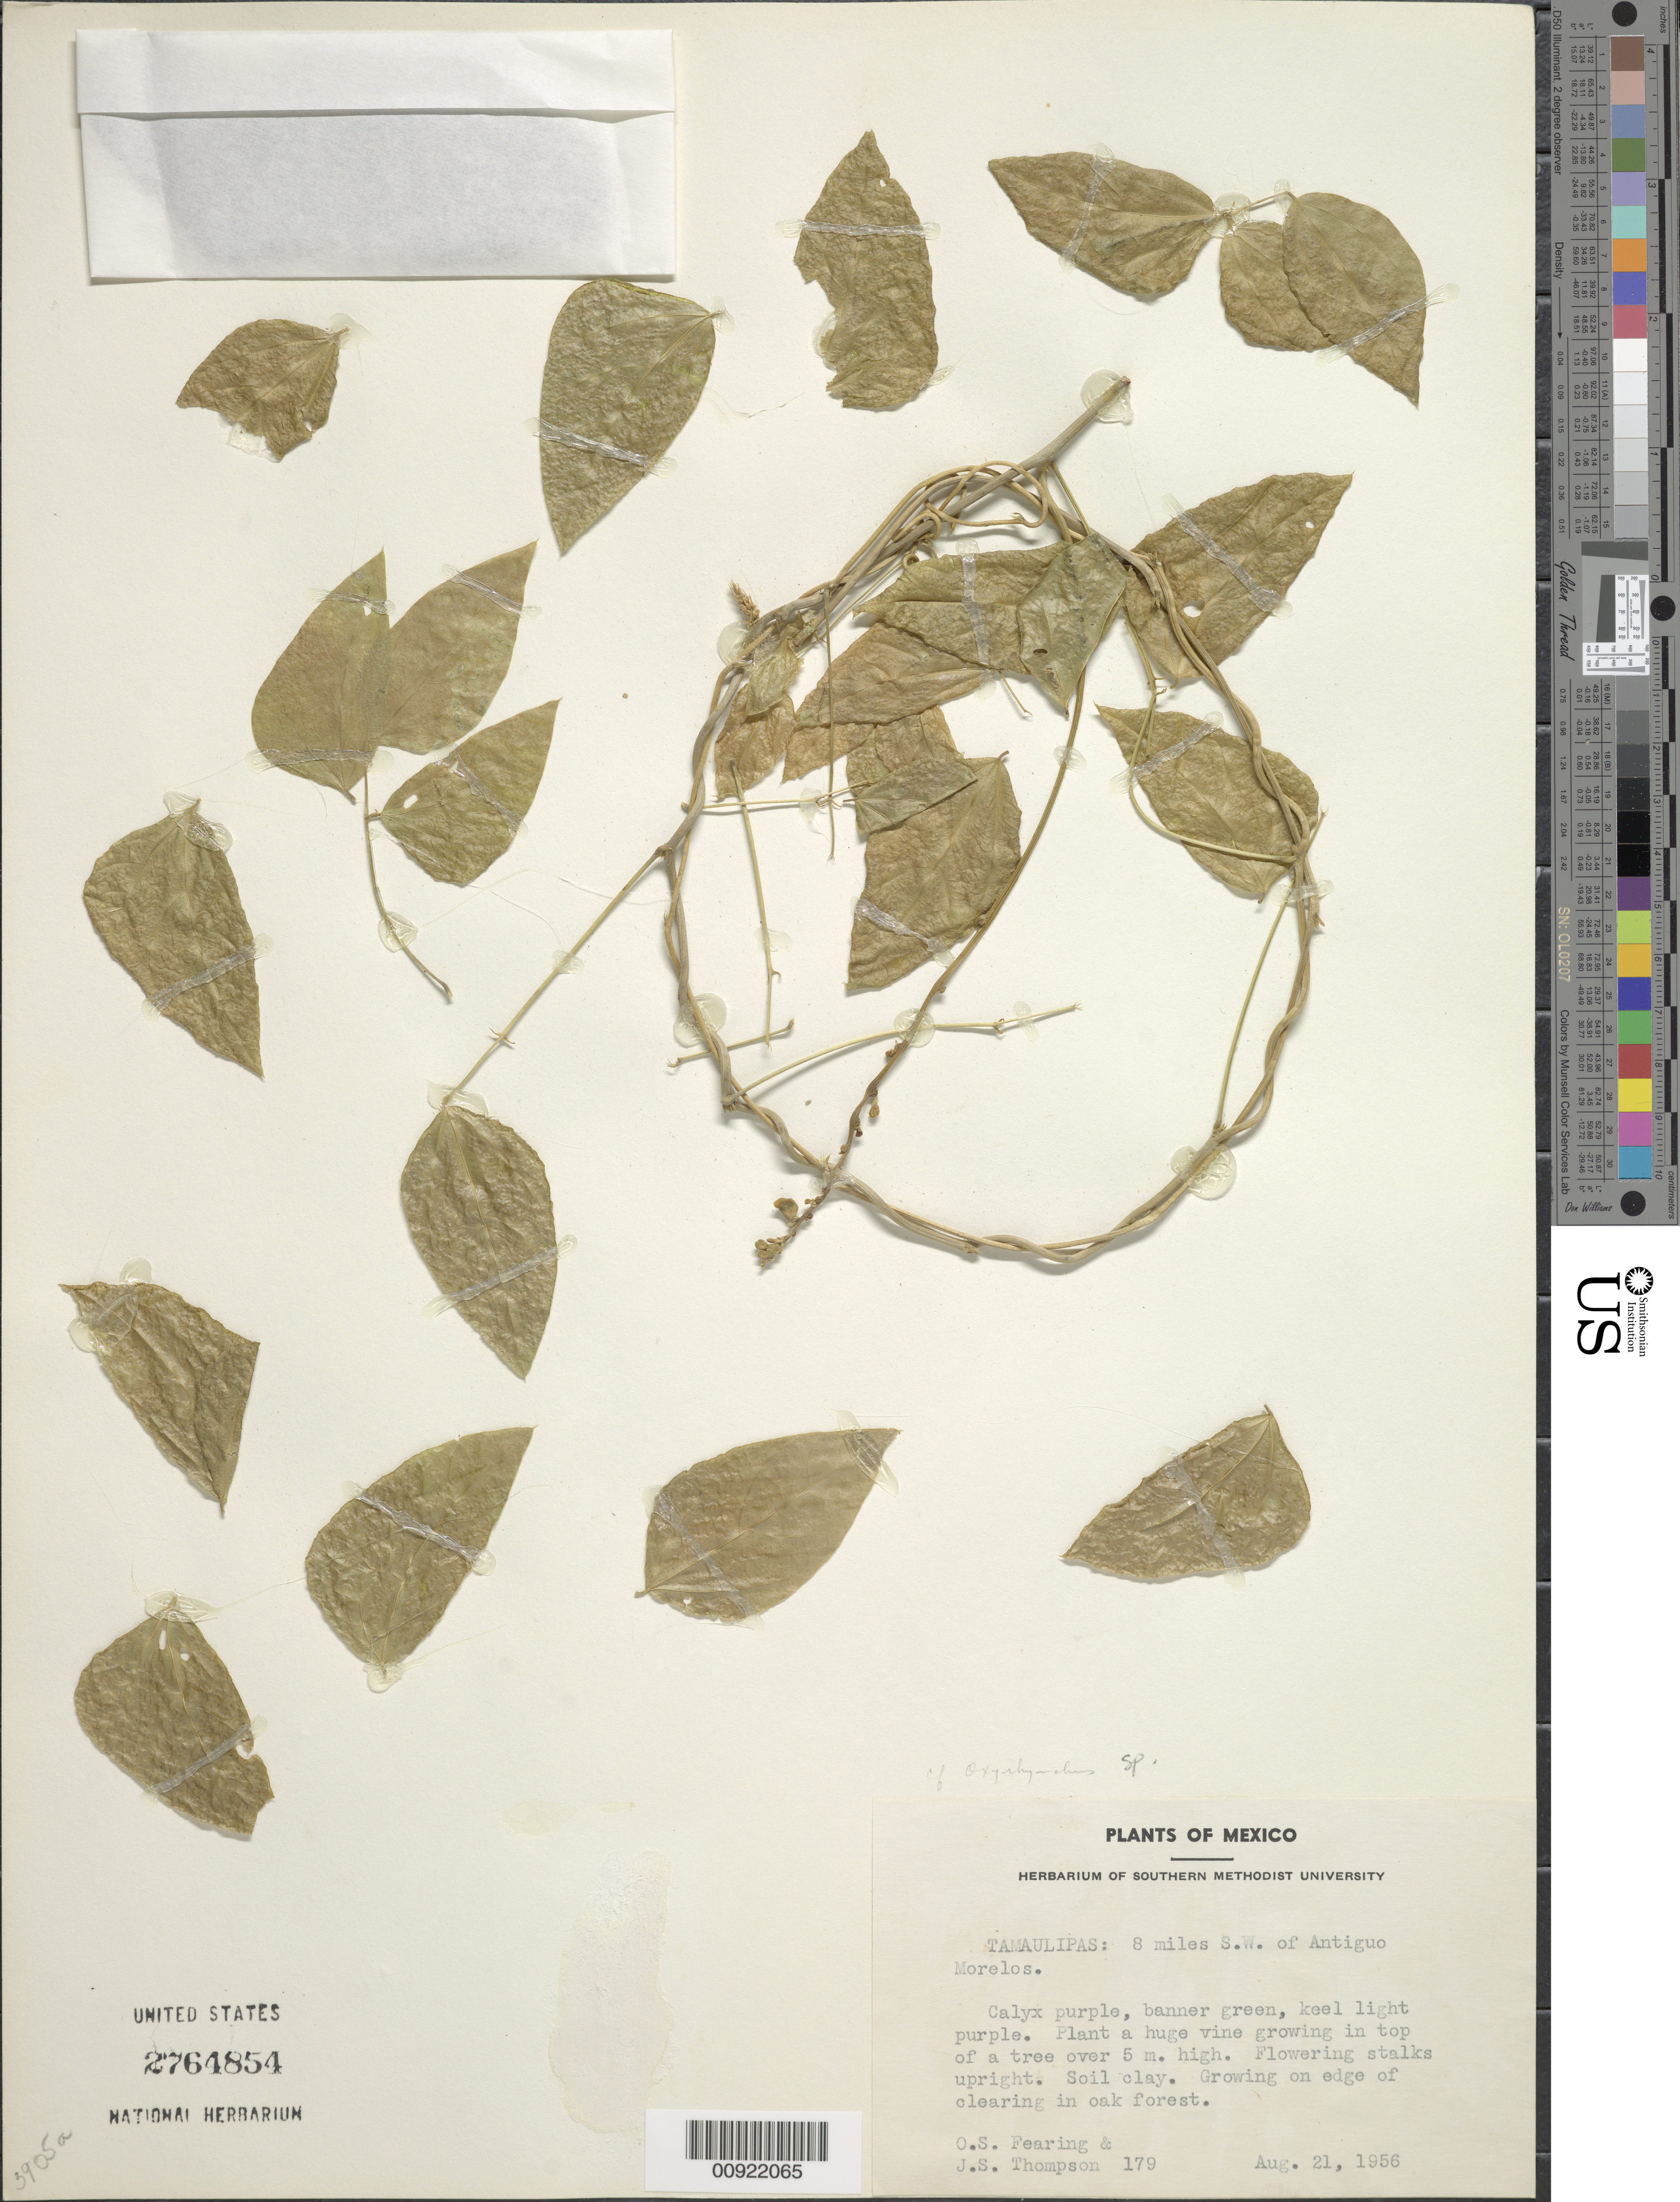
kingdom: Plantae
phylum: Tracheophyta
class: Magnoliopsida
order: Fabales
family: Fabaceae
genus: Oxyrhynchus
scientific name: Oxyrhynchus sp.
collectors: O. S. Fearing, J. S. Thompson & B. L. Turner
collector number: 179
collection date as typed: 21 Aug 1956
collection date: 1956-08-21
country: Mexico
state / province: Tamaulipas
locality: Tamaulipas: 8 miles SW of Antiguo Morelos.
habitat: Soil clay. Growing on edge of clearing in oak forest. Vine growing in top of a tree over 5 m. high.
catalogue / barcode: US 2764854